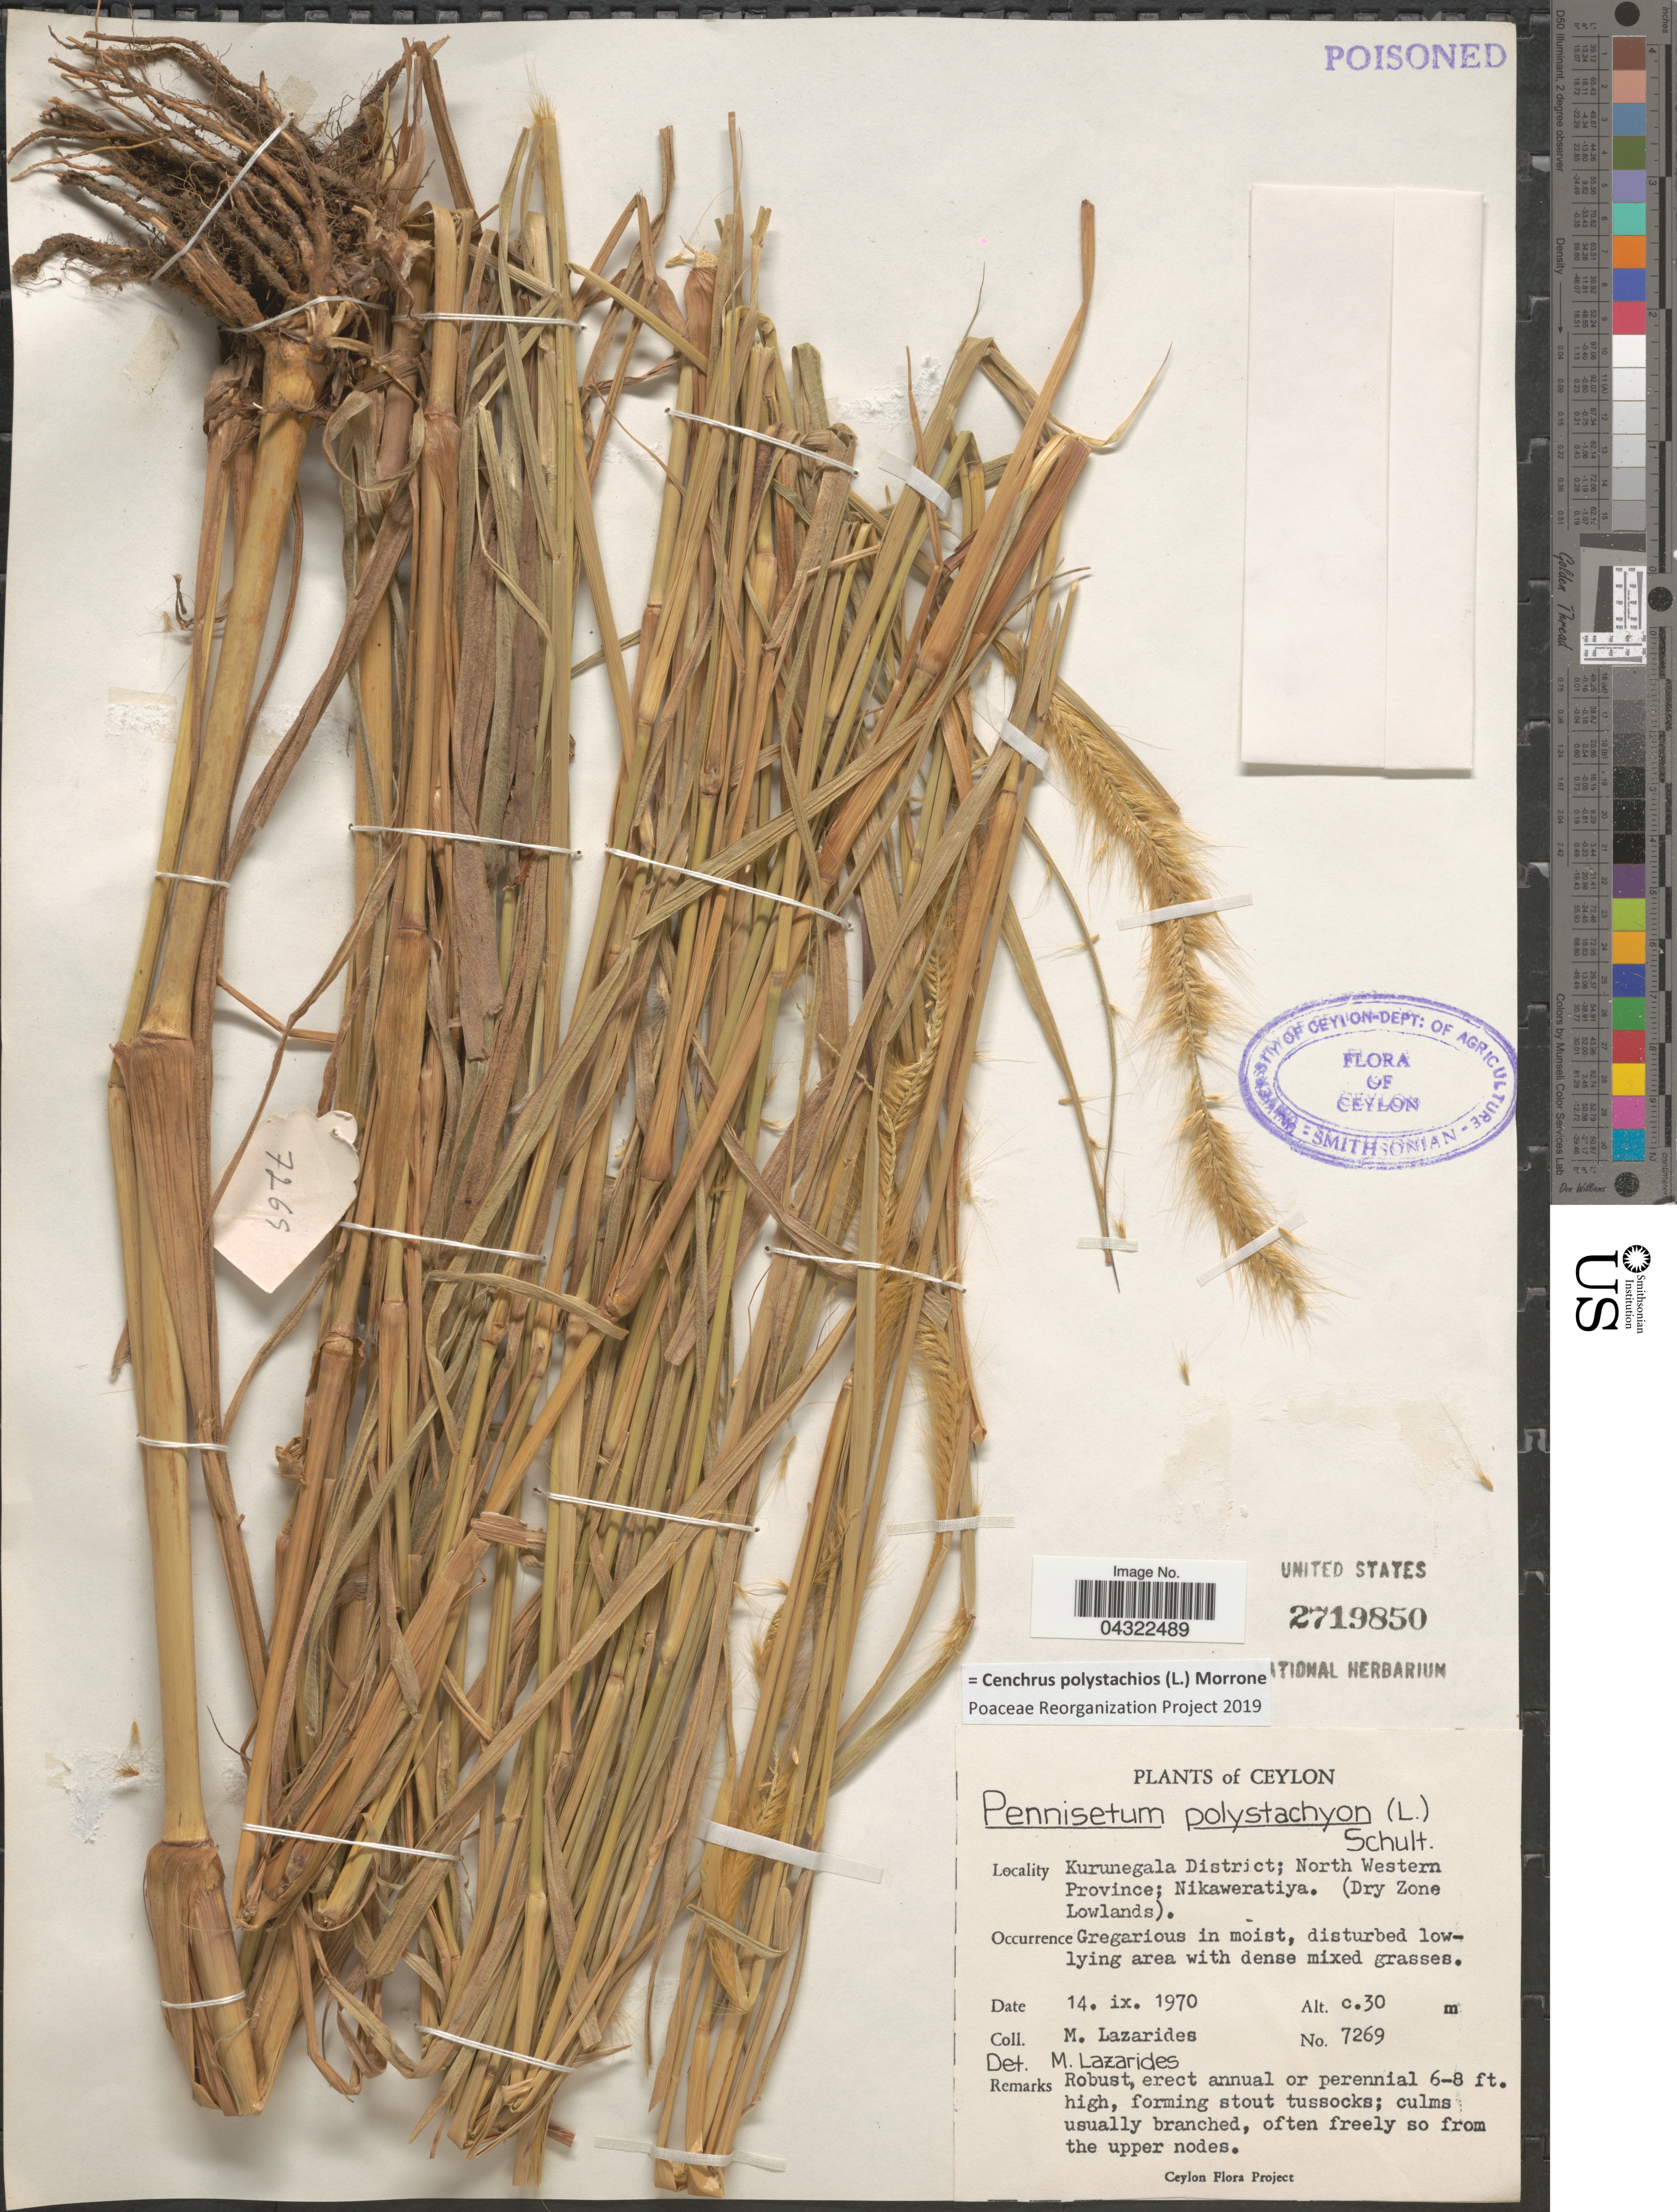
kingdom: Plantae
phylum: Tracheophyta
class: Liliopsida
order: Poales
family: Poaceae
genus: Cenchrus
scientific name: Cenchrus polystachios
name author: (L.) Morrone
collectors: M. Lazarides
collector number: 7269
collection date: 1970-09-14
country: Sri Lanka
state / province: North Western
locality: Ceylon. Kurunegala District; Nikaweratiya. (Dry Zone Lowlands).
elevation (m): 30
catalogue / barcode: US 2719850